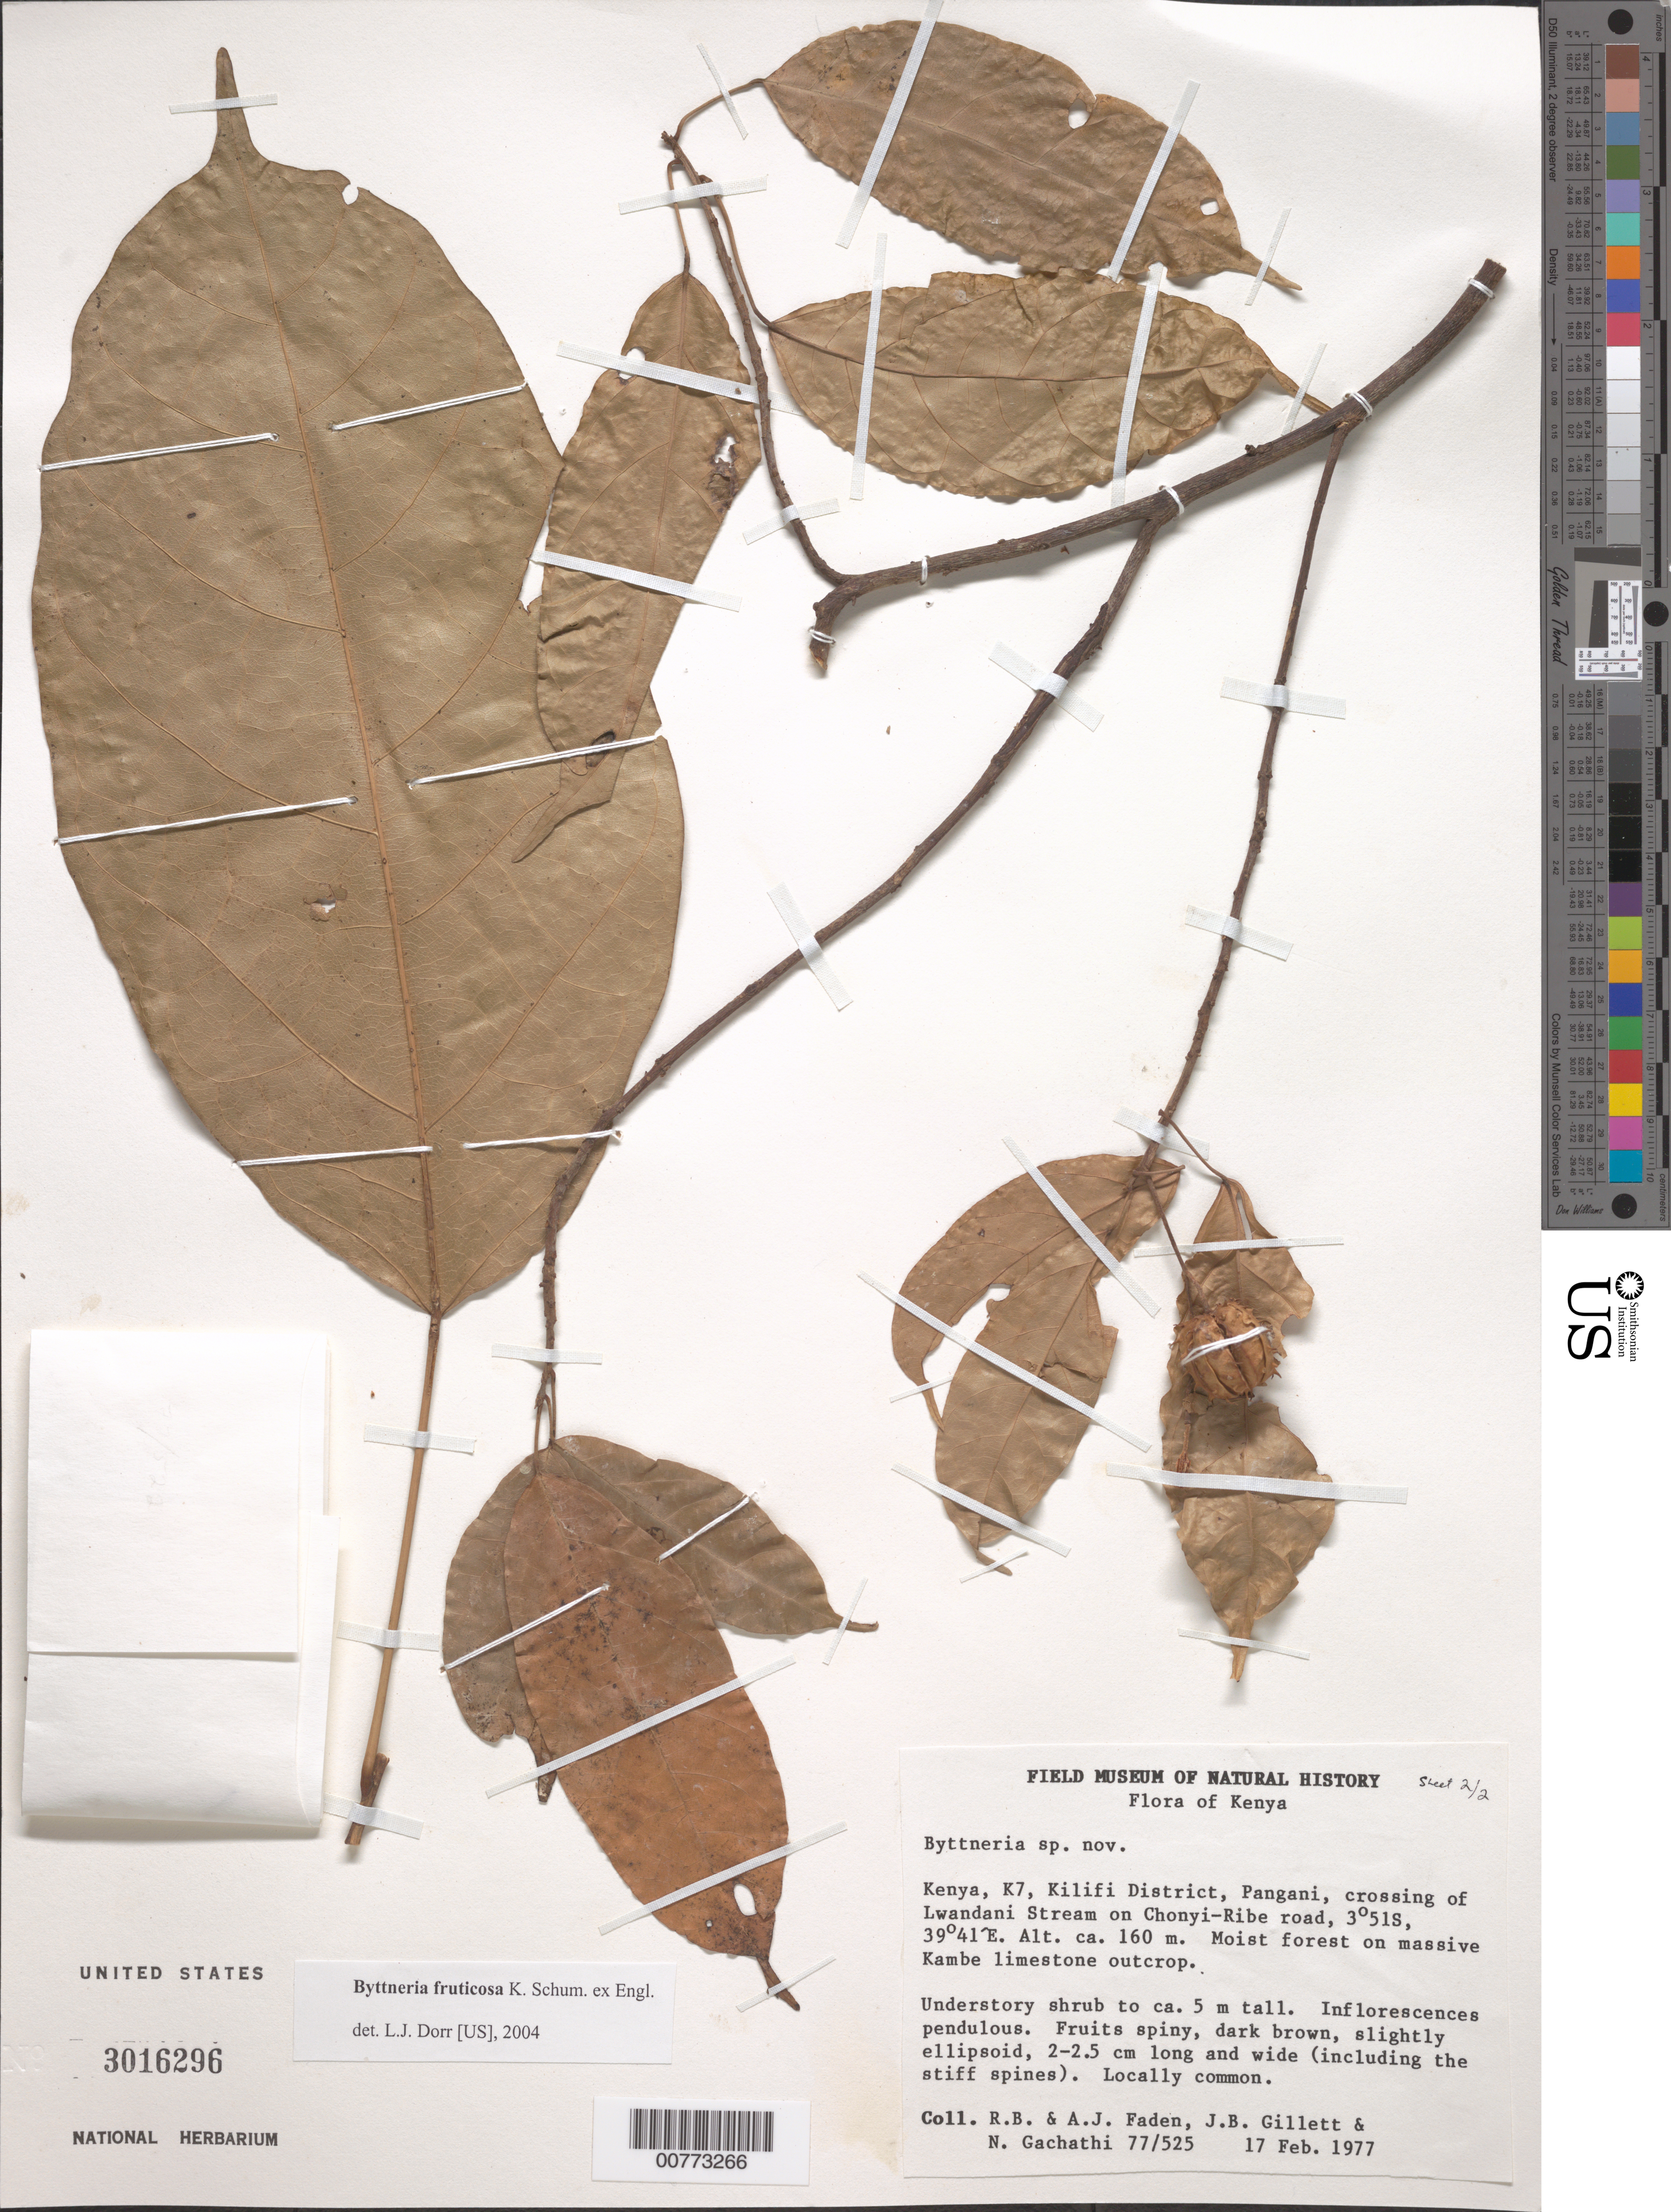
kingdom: Plantae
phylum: Tracheophyta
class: Magnoliopsida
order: Malvales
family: Malvaceae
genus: Byttneria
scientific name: Byttneria fruticosa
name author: K. Schum.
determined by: Dorr, L. J., (BOT), Smithsonian Institution - National Museum of Natural History (UNITED STATES)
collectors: R. B. Faden, A. J. Faden, J. B. Gillett & N. Gachathi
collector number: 77/525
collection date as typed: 17 Feb 1977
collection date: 1977-02-17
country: Kenya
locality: K7-Kilifi District. Pangani, crossing of Lwandani Stream on Chonyi-Ribe road.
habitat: Moist forest on massive Kambe limestone outcrop.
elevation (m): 160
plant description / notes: K, US-2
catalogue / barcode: US 3016296